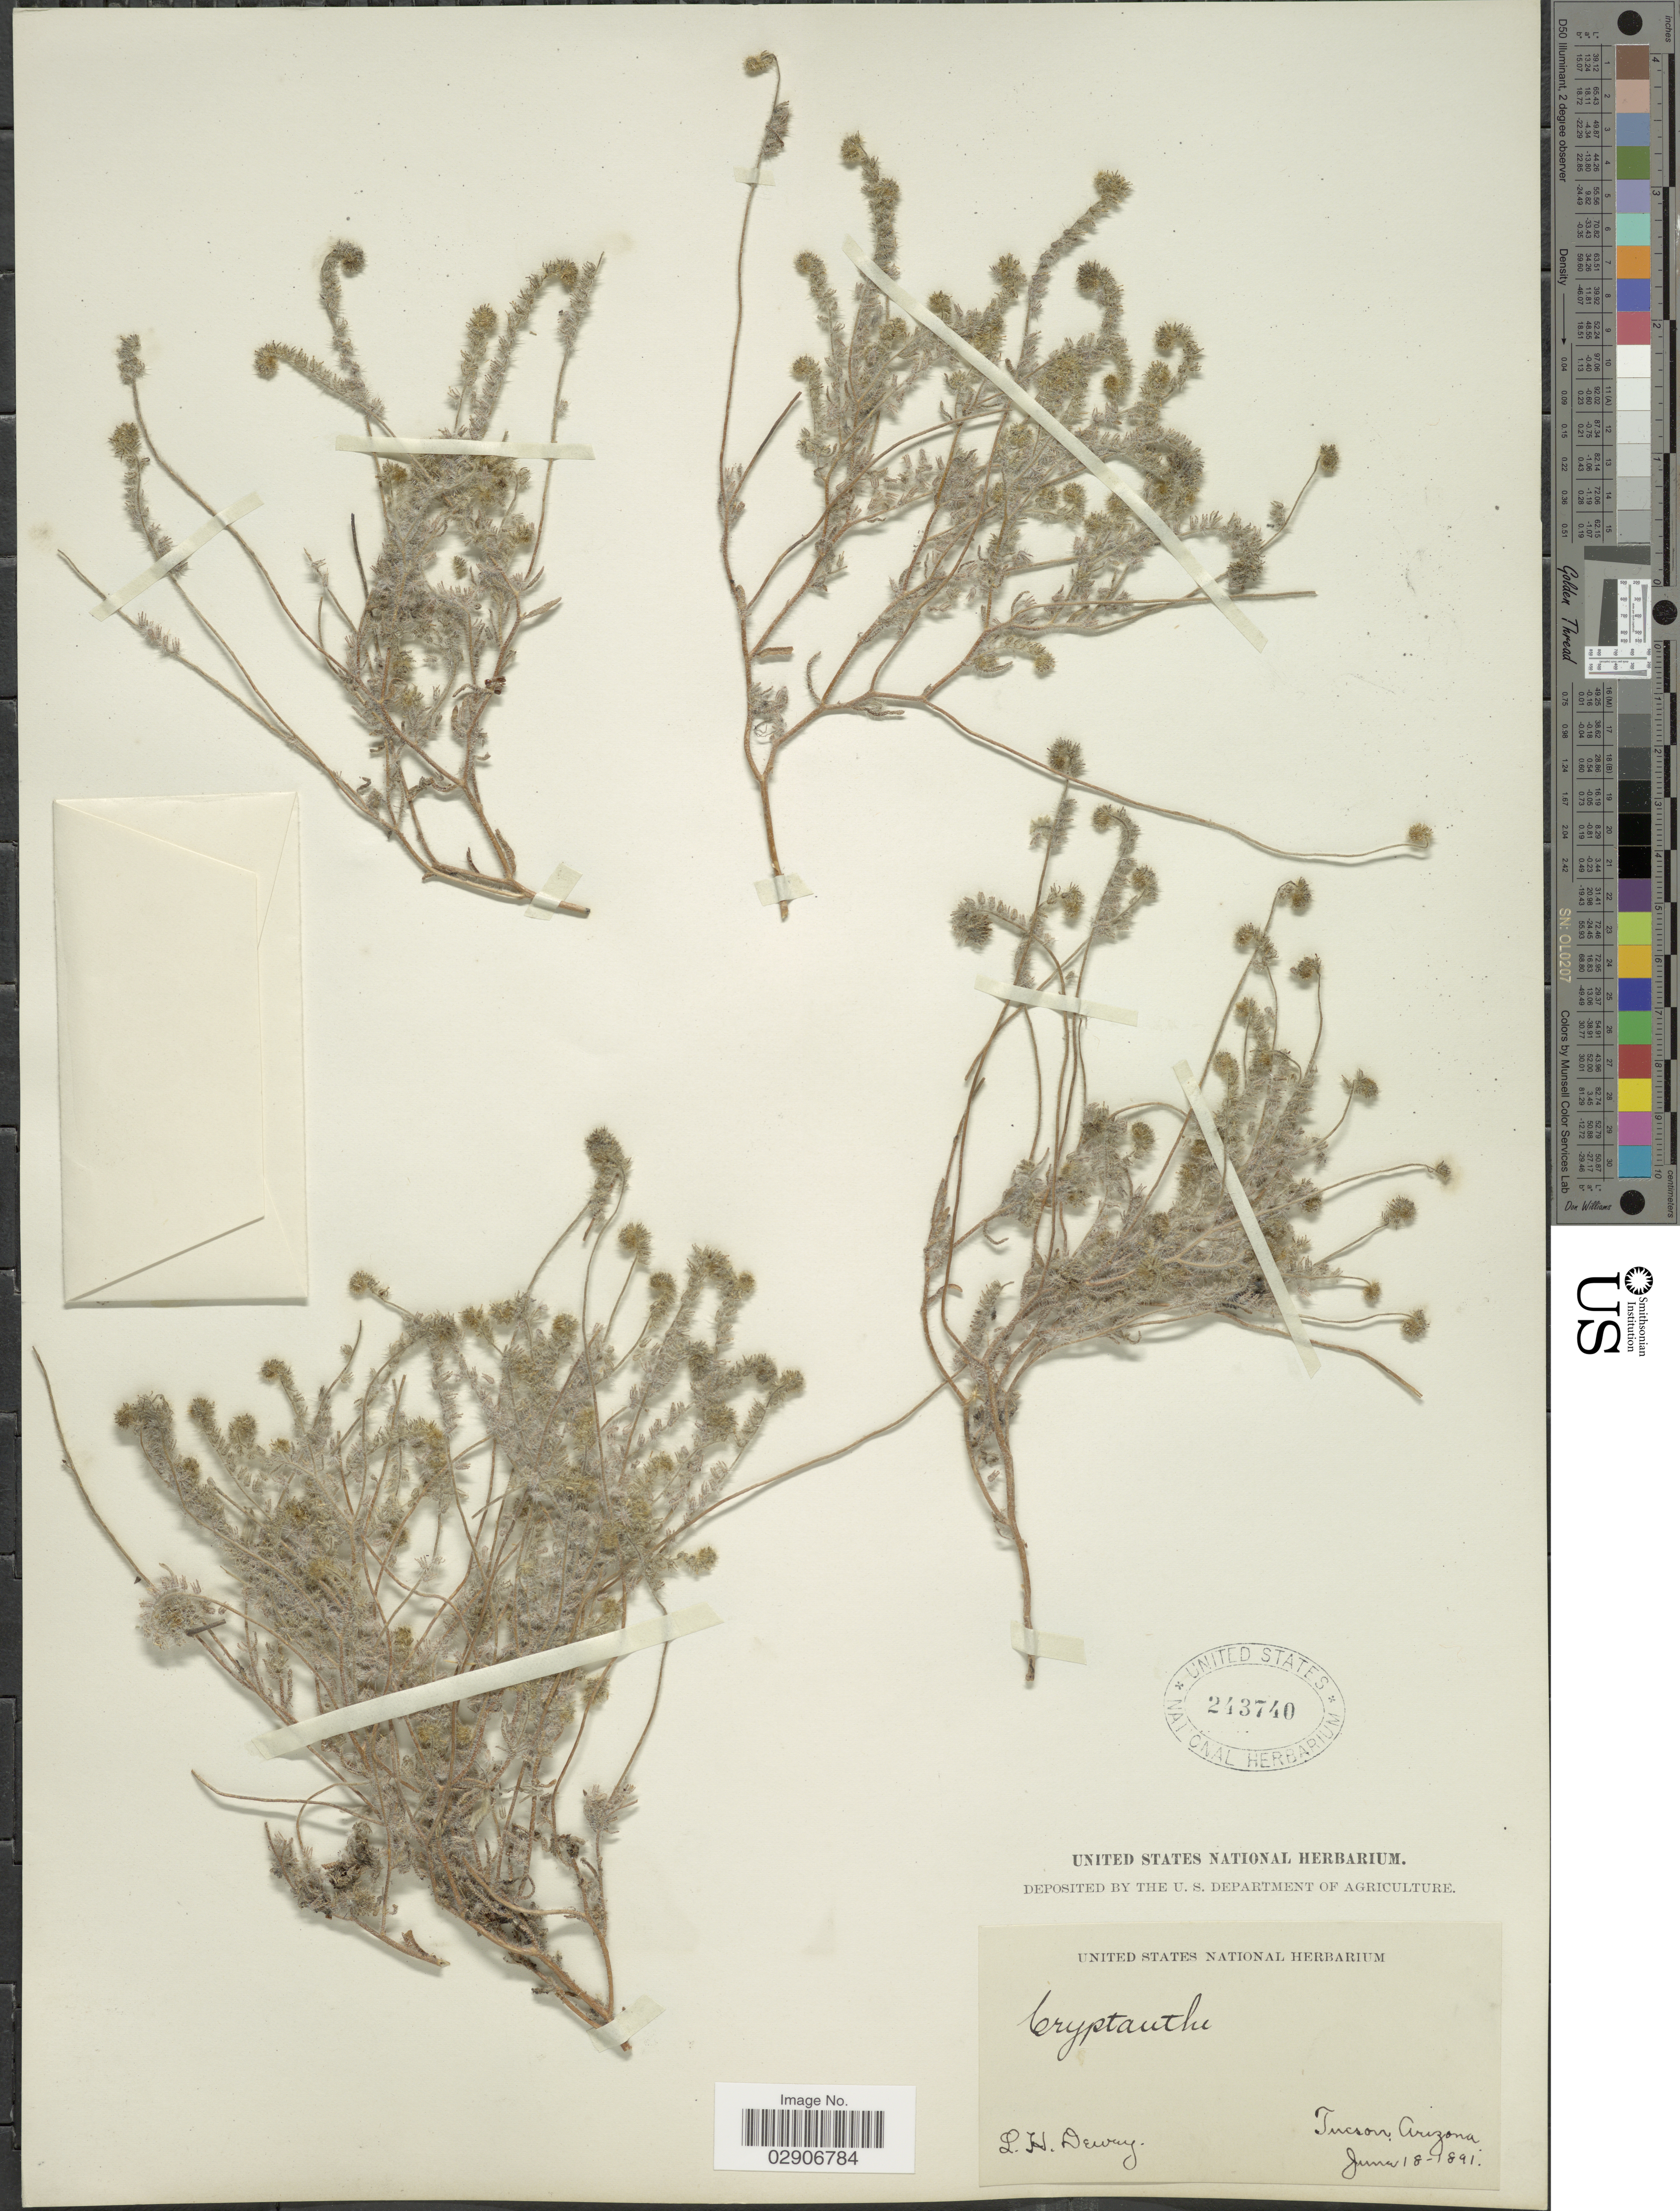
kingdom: Plantae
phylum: Tracheophyta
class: Magnoliopsida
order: Boraginales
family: Boraginaceae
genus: Cryptantha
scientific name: Cryptantha angustifolia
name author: (Torr.) Greene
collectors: L. H. Dewey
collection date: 1891-06-18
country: United States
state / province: Arizona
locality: Tucson.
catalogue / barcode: US 243740